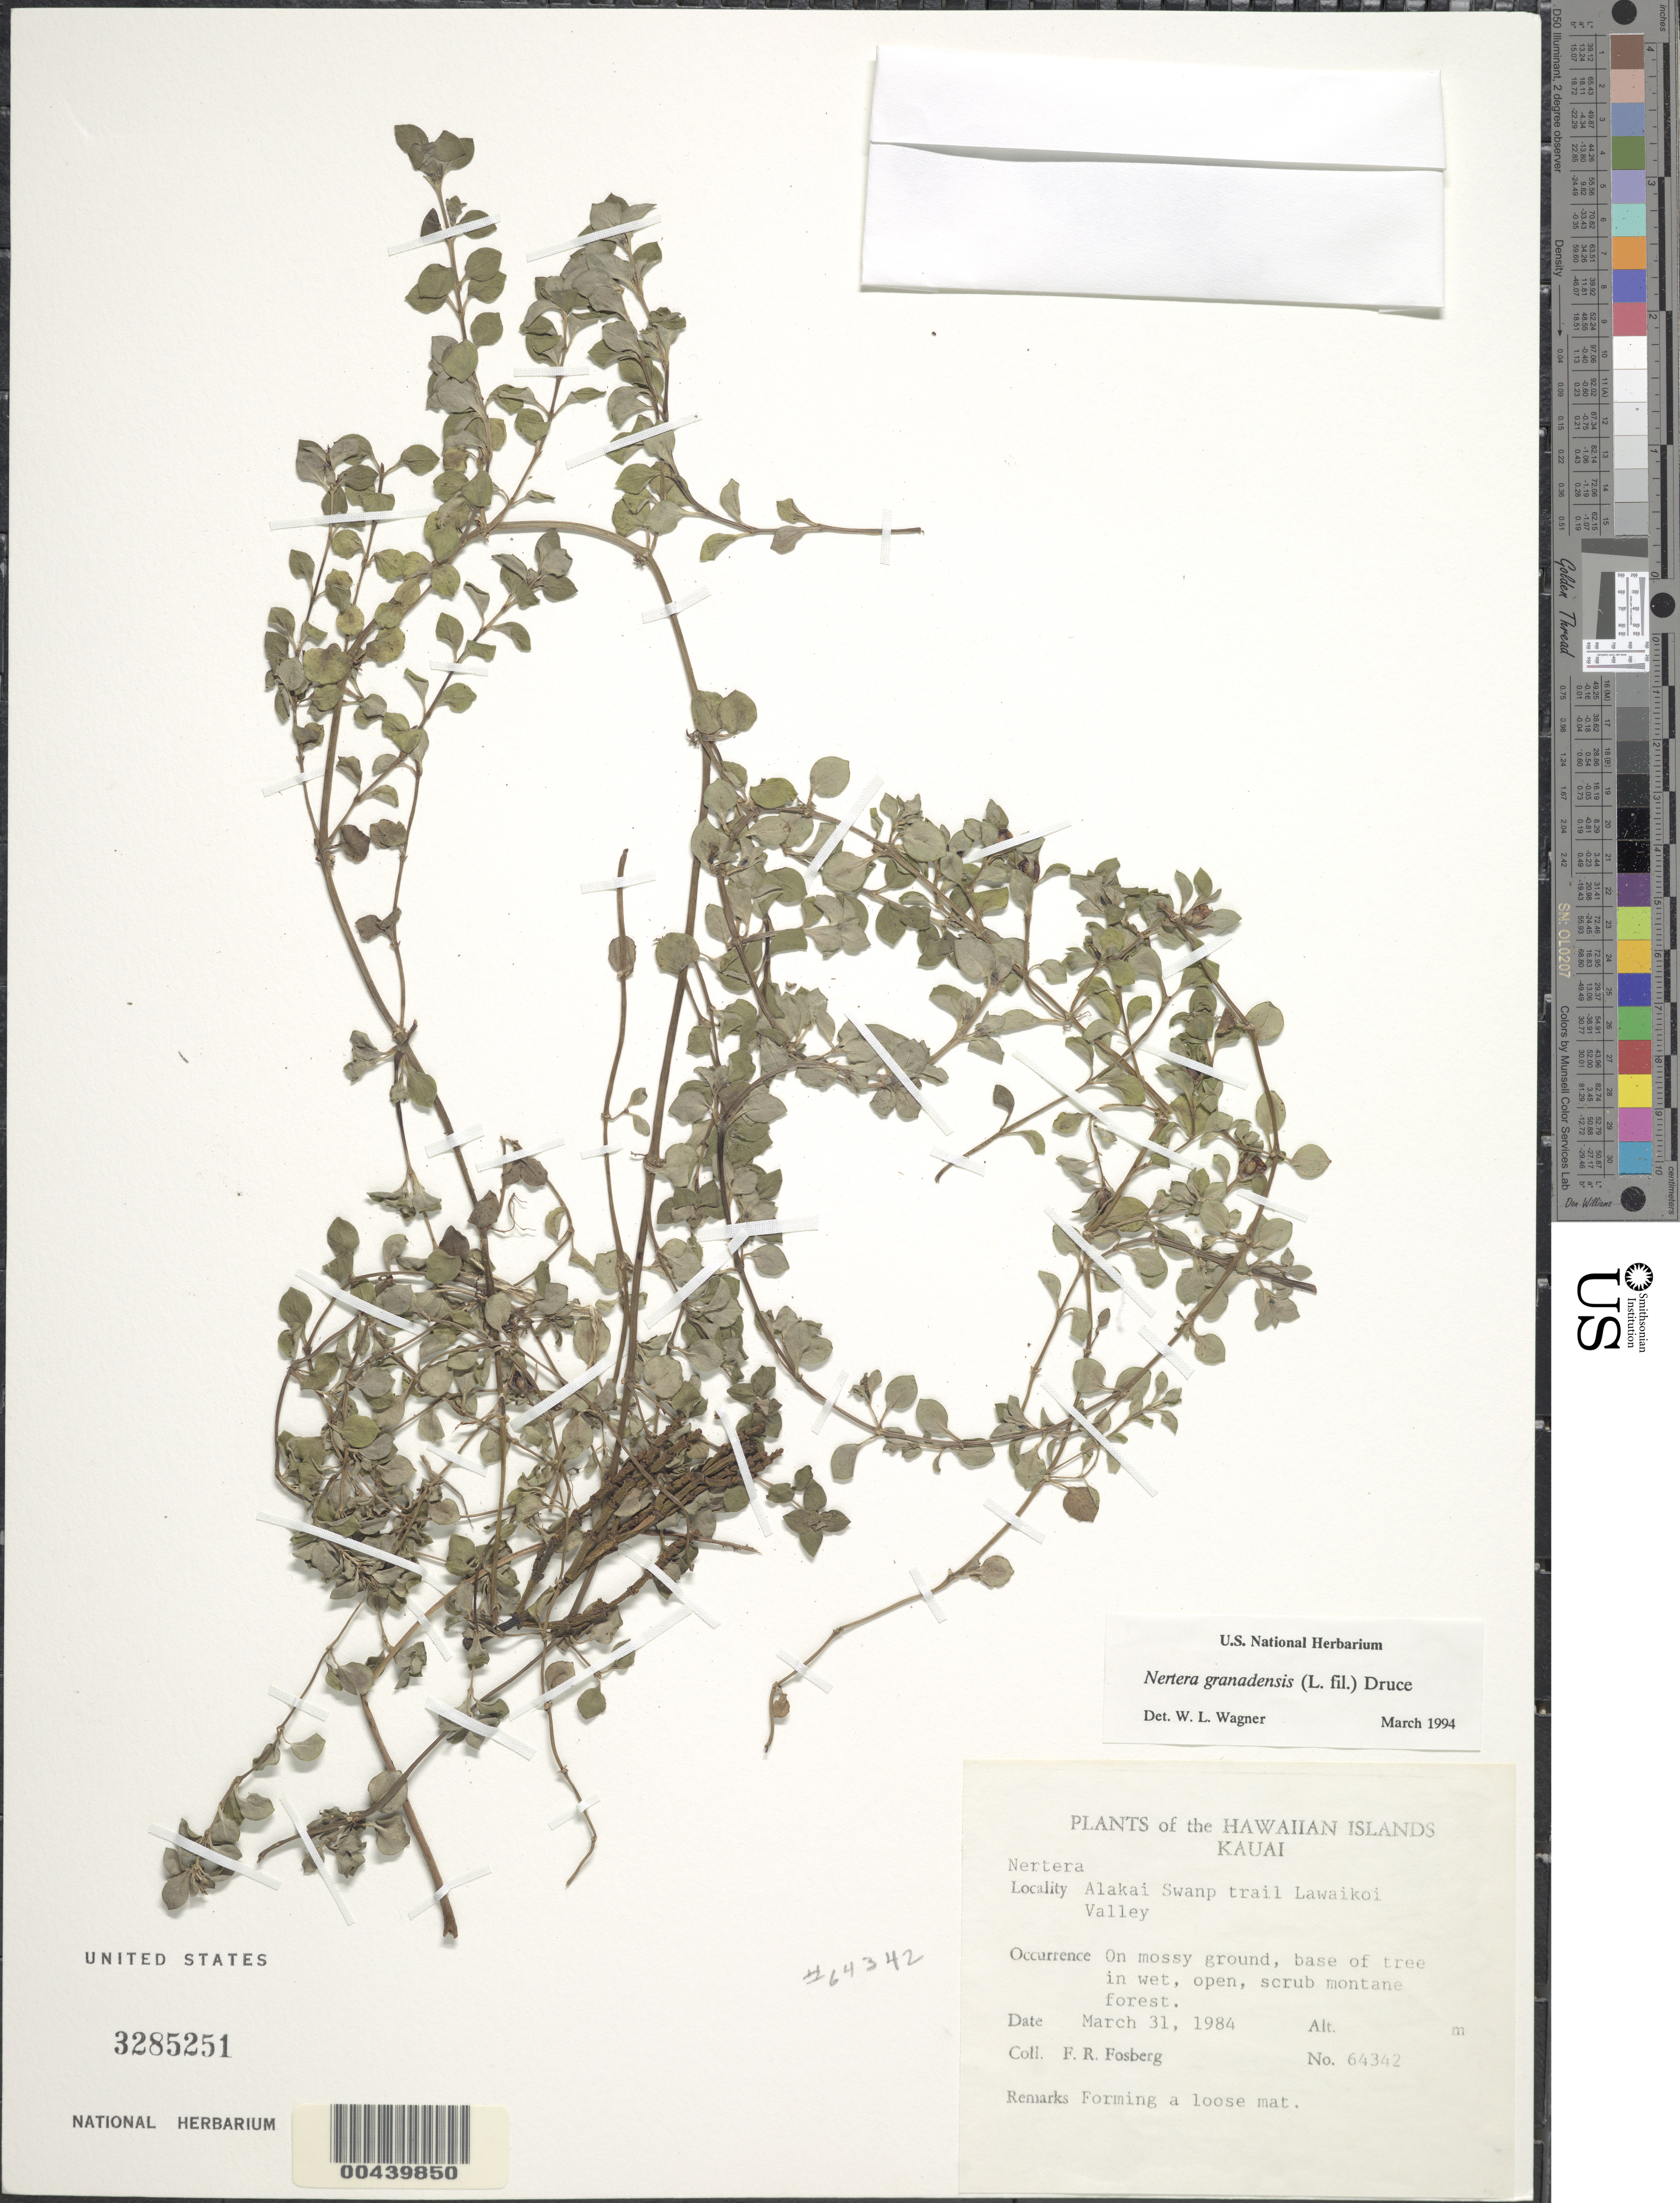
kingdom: Plantae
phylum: Tracheophyta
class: Magnoliopsida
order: Gentianales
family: Rubiaceae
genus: Nertera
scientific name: Nertera granadensis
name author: (Mutis ex L. f.) Druce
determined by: Wagner, W. L., (BOT), Smithsonian Institution - National Museum of Natural History (UNITED STATES)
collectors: F. R. Fosberg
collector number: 64342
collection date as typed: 31 Mar 1984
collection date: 1984-03-31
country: United States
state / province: Hawaii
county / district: Kauai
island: Kaua'i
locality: Alakai Swamp trail, Lawaikoi Valley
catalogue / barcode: US 3285251